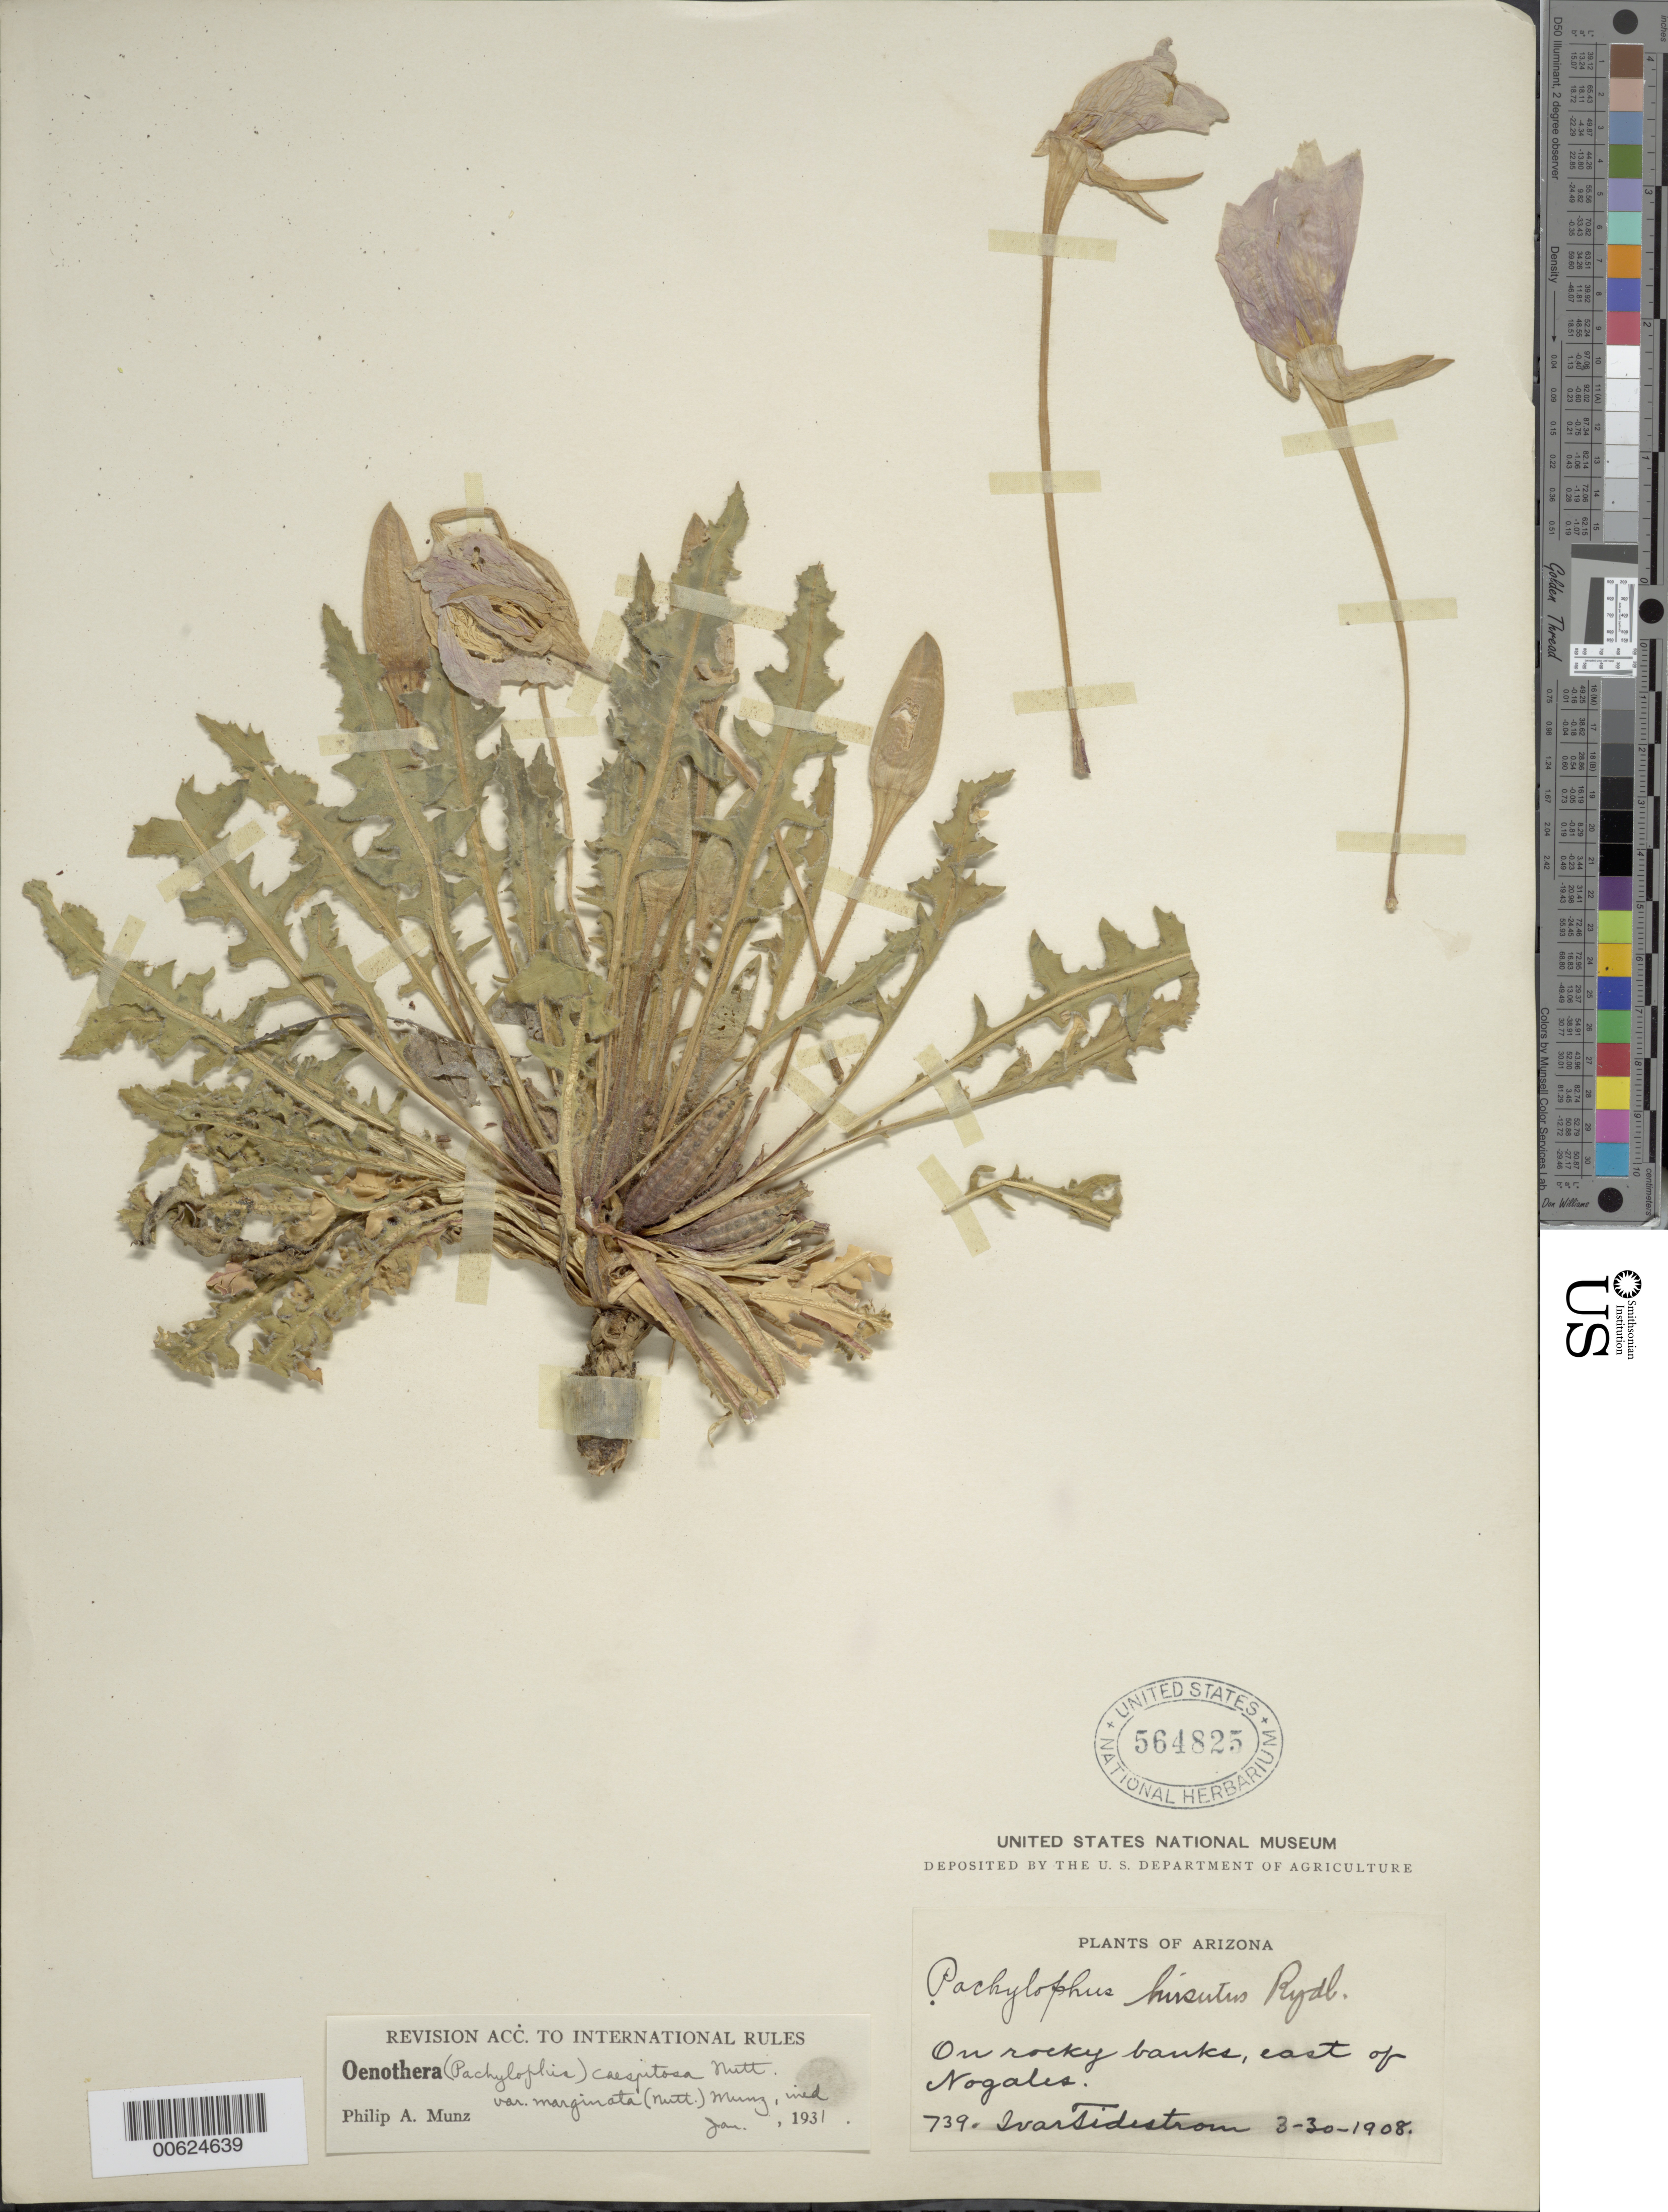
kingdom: Plantae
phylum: Tracheophyta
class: Magnoliopsida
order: Myrtales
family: Onagraceae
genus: Oenothera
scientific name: Oenothera cespitosa subsp. marginata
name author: (Nutt. ex Hook. & Arn.) Munz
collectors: I. F. Tidestrom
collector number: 739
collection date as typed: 30 Mar 1908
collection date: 1908-03-30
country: United States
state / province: Arizona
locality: E of Nogales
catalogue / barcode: US 564825